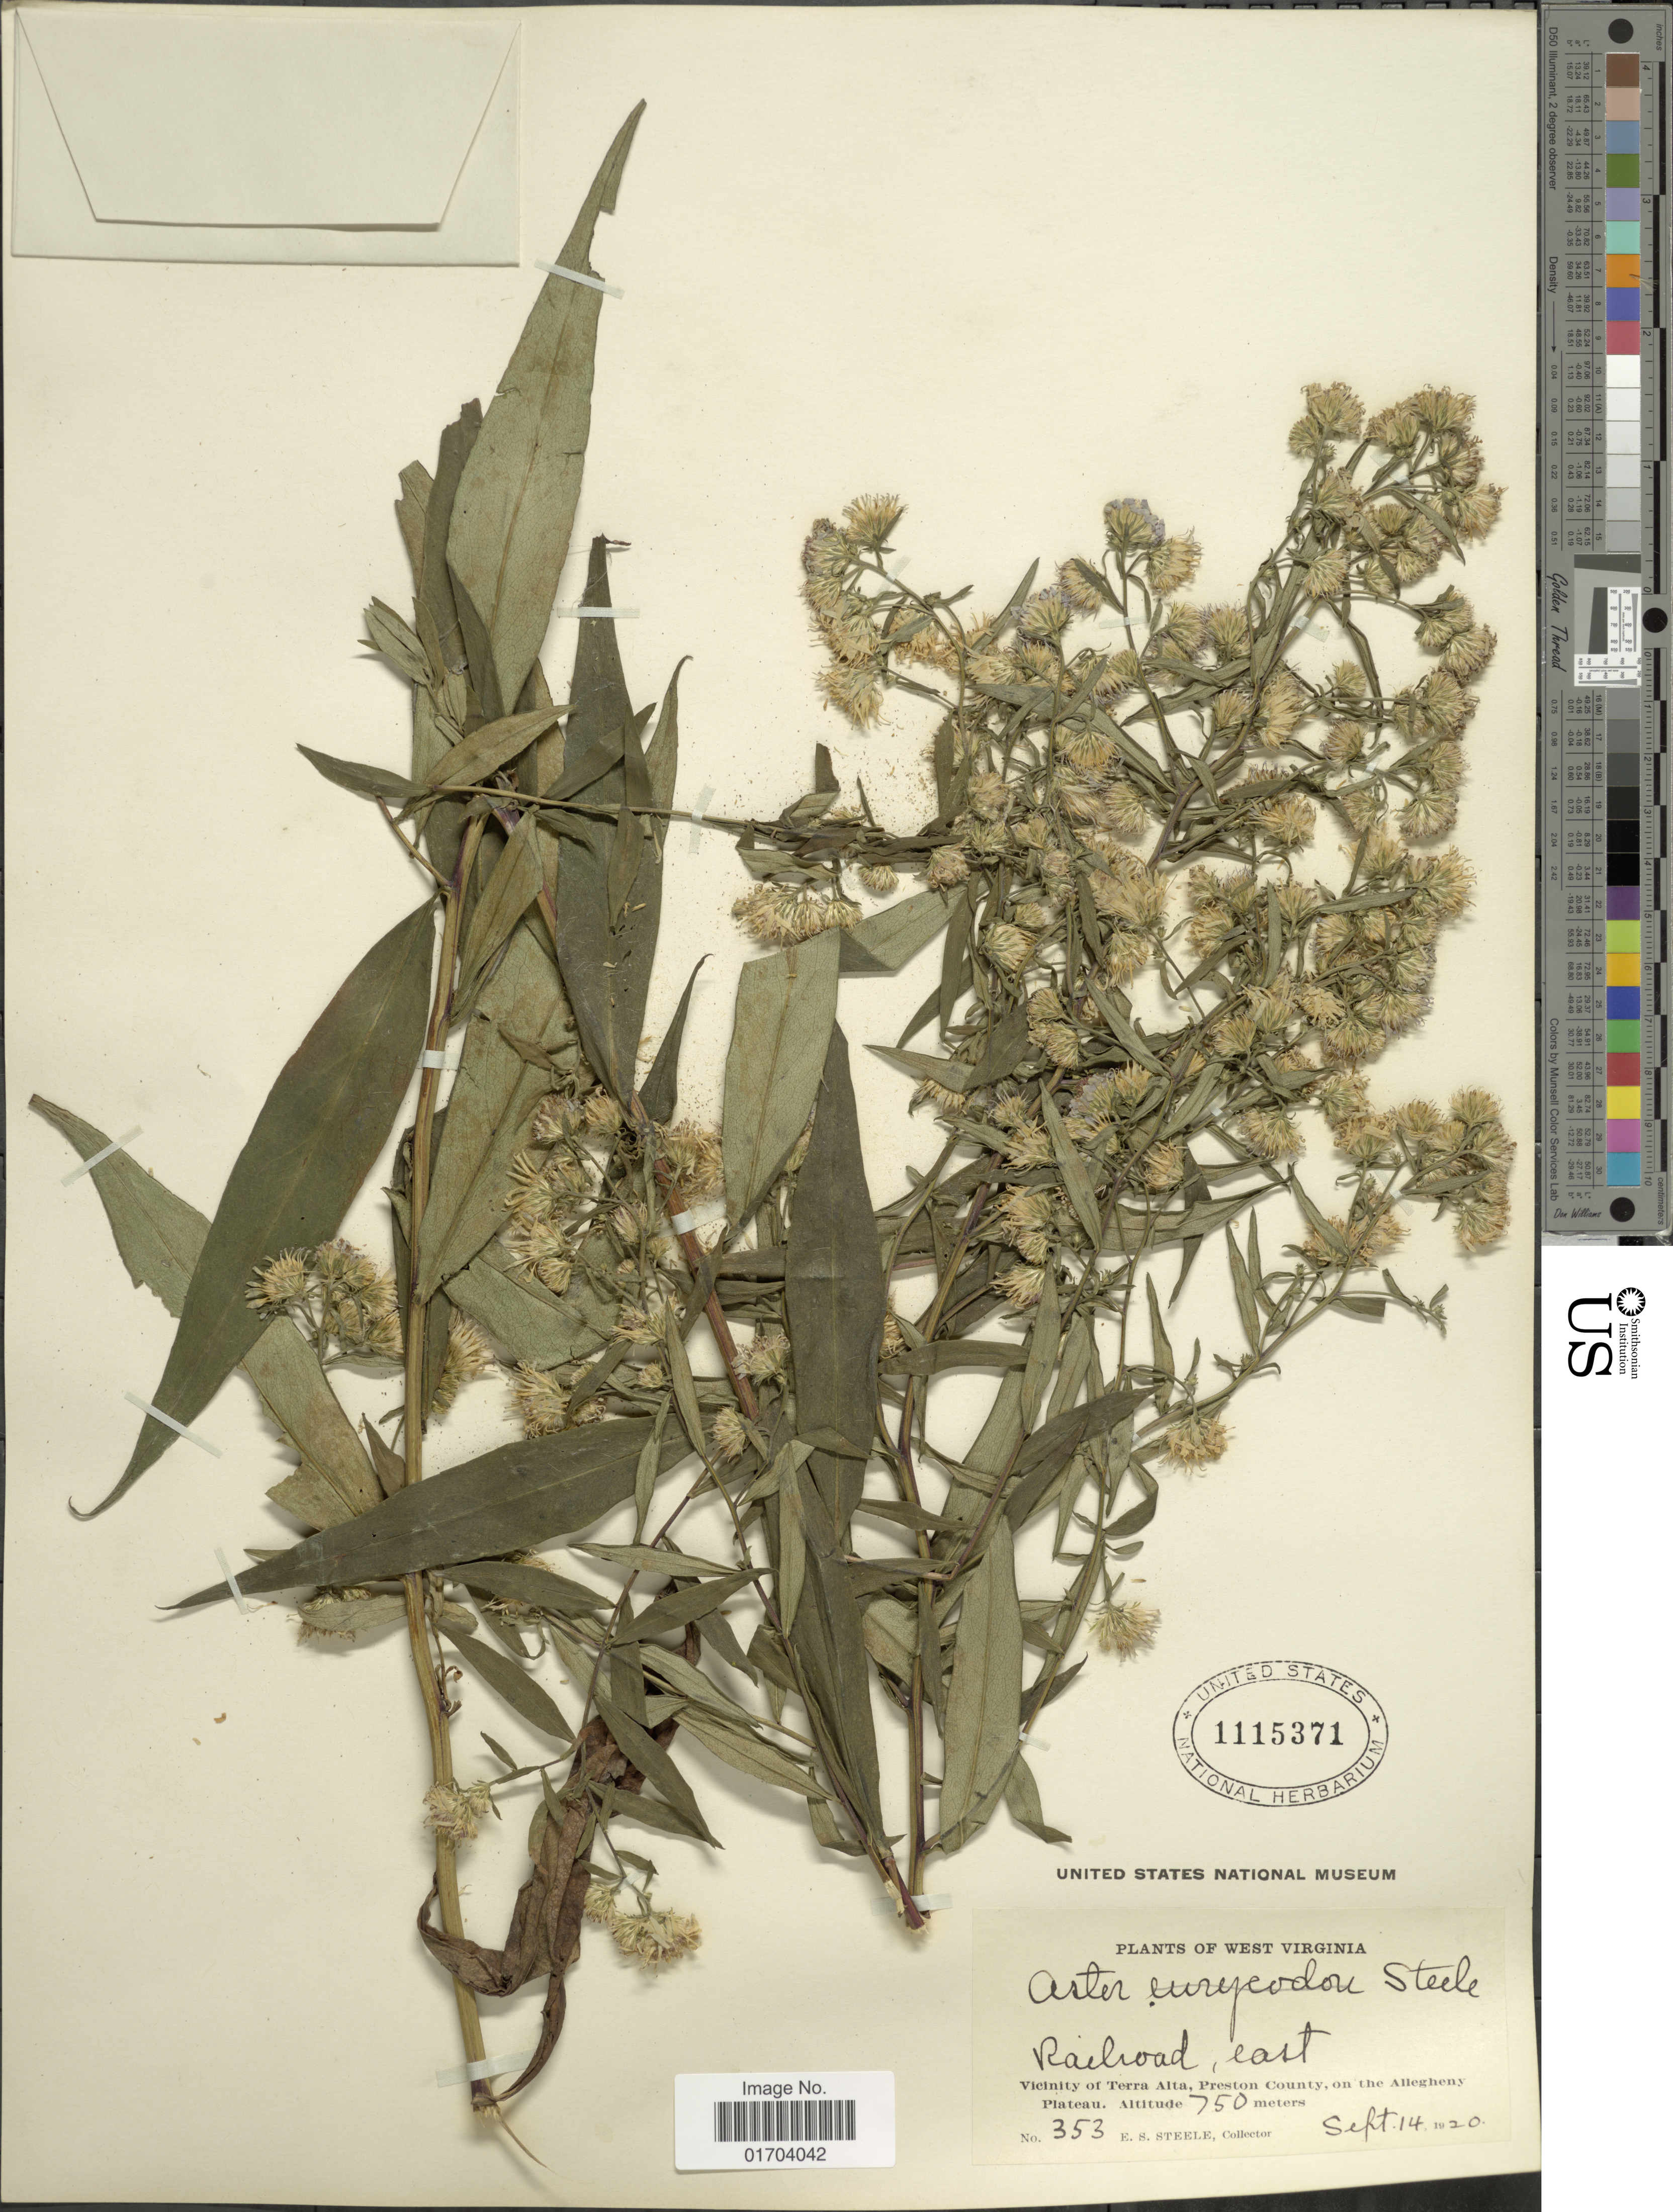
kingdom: Plantae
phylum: Tracheophyta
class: Magnoliopsida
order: Asterales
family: Asteraceae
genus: Aster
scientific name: Aster instabilis E.S. Steele sp. nov. ined.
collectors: E. Steele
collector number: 353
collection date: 1920-09-14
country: United States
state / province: West Virginia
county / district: Preston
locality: Railroad, east, Vicinity of Terra Alta, Preston County, on the Allegheny Plateau.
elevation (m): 750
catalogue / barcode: US 1115371